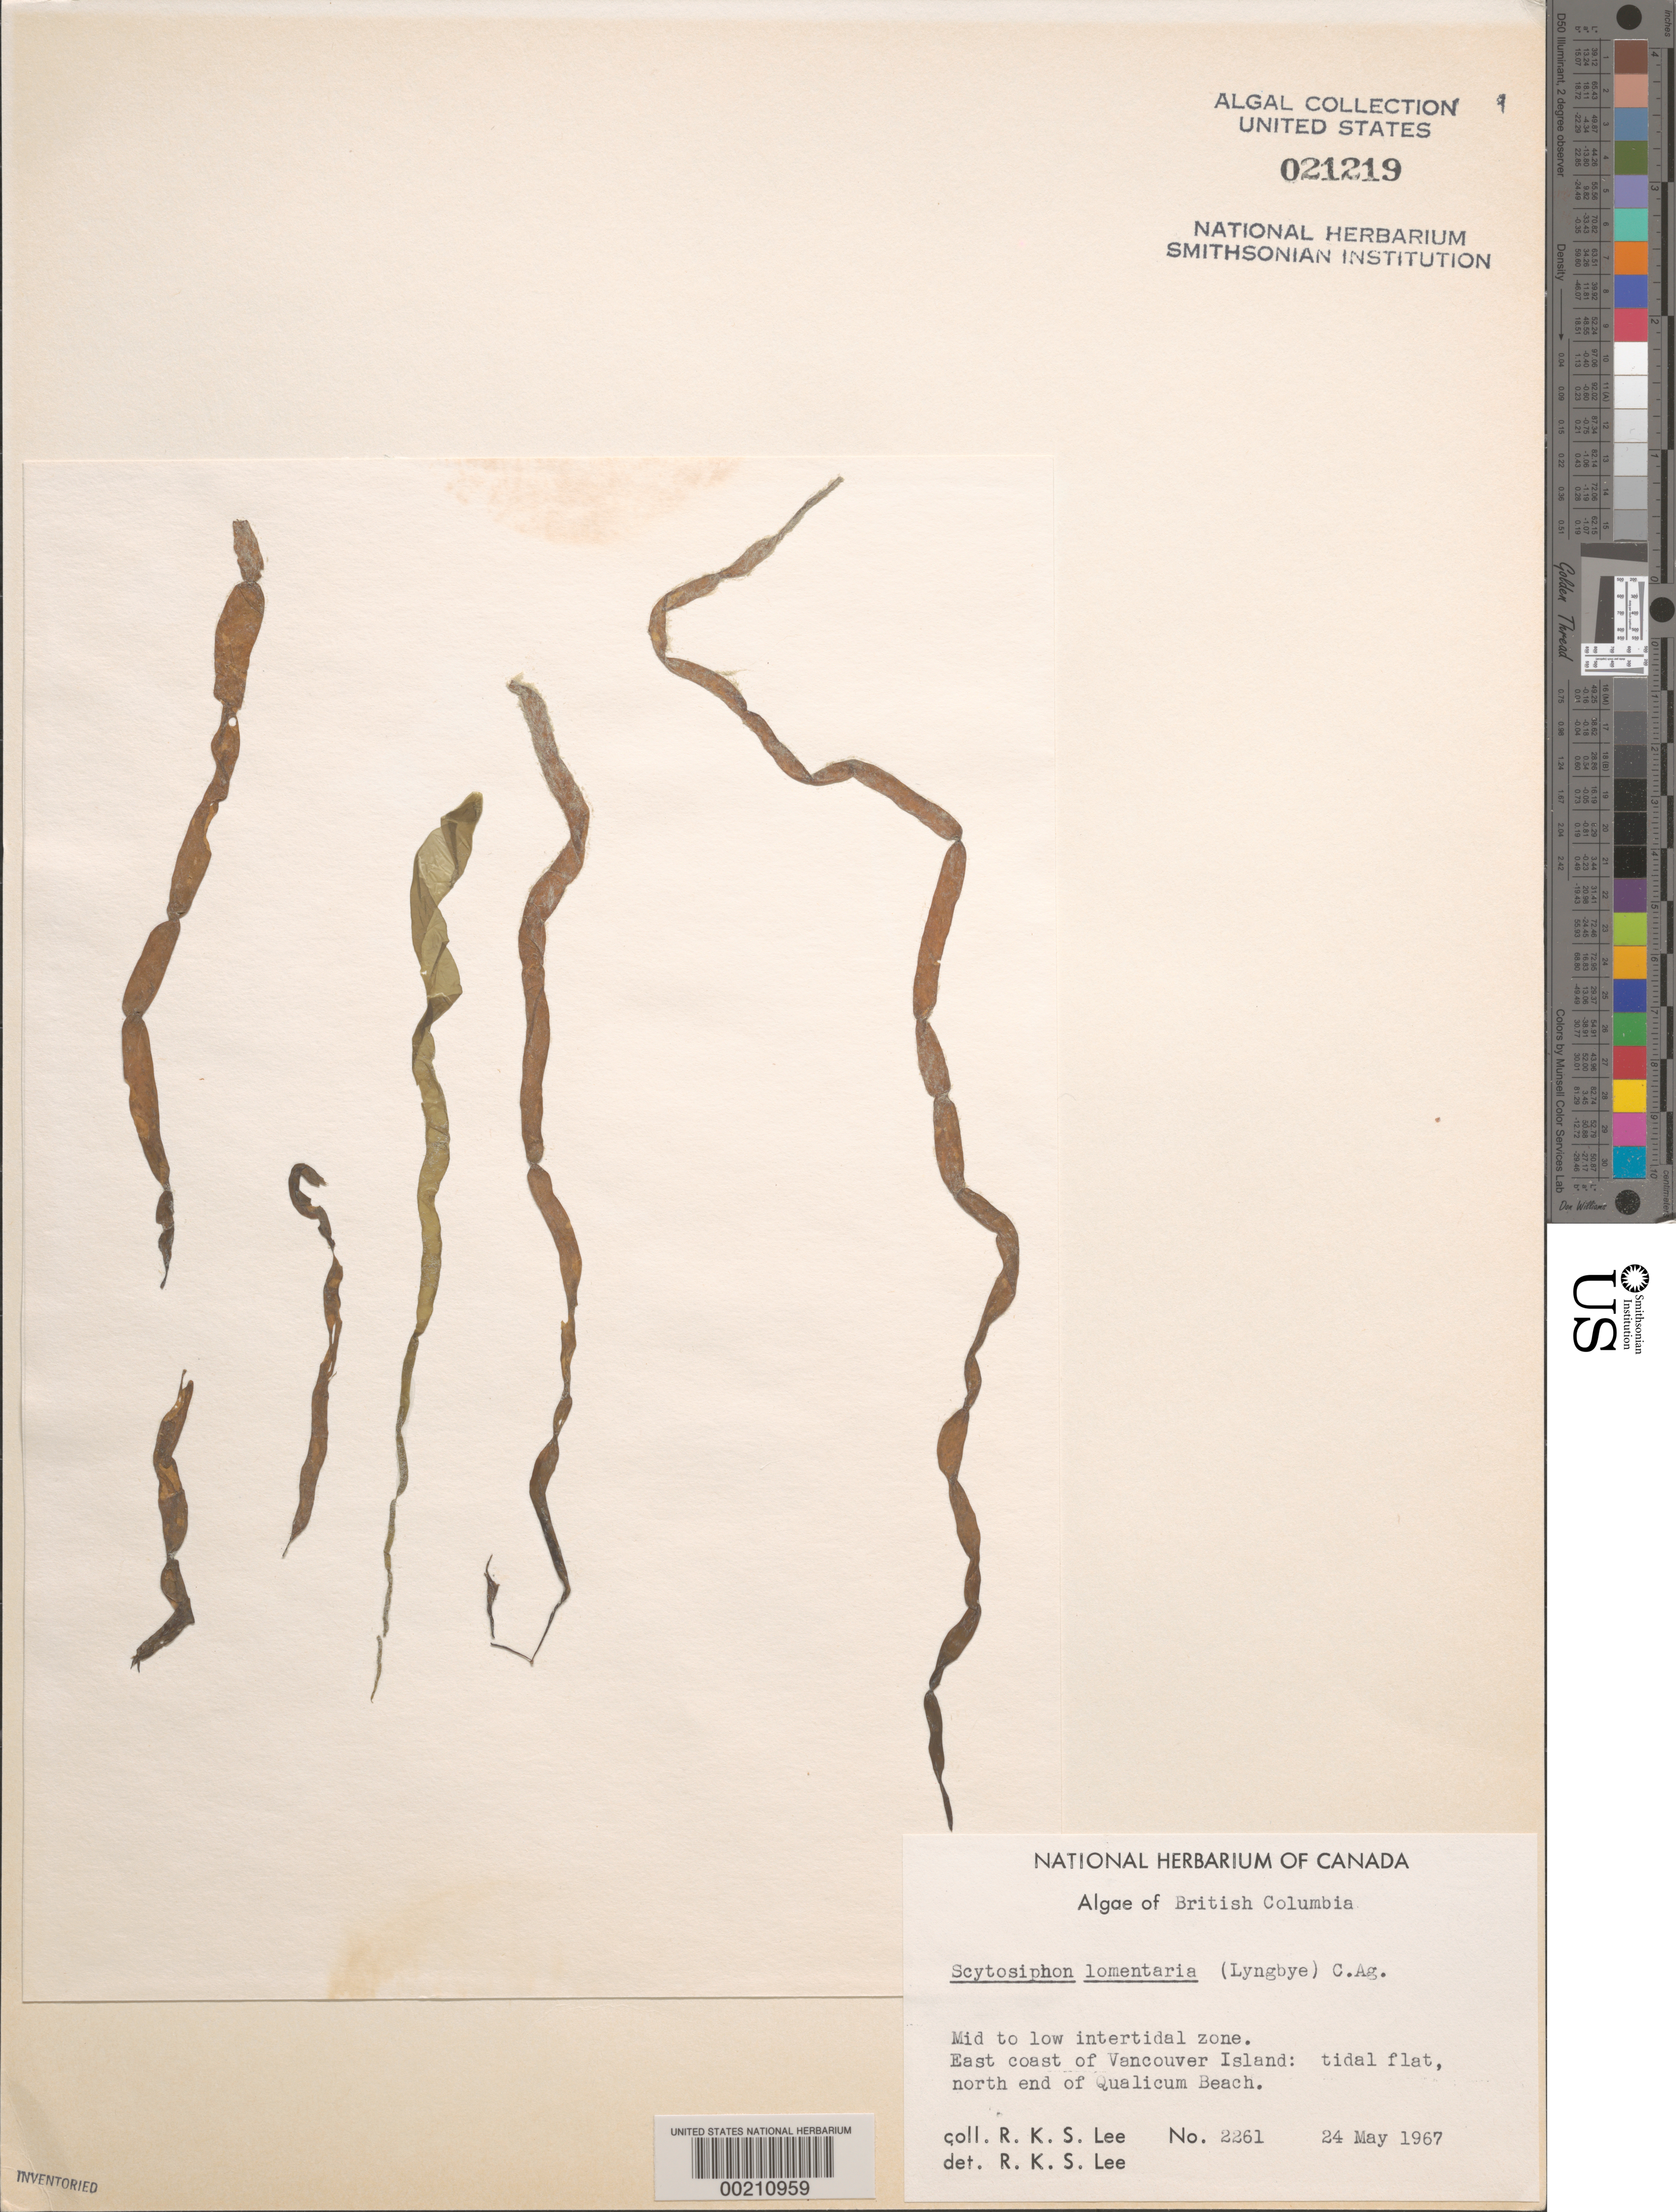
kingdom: Chromista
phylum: Ochrophyta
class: Phaeophyceae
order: Scytosiphonales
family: Scytosiphonaceae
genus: Scytosiphon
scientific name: Scytosiphon lomentaria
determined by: Lee, R. K. S.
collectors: R. Lee & A. Sutherland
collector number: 2261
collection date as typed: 24 May 1967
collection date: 1967-05-24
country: Canada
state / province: British Columbia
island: Vancouver Island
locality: Qualicum Beach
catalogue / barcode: US 21219